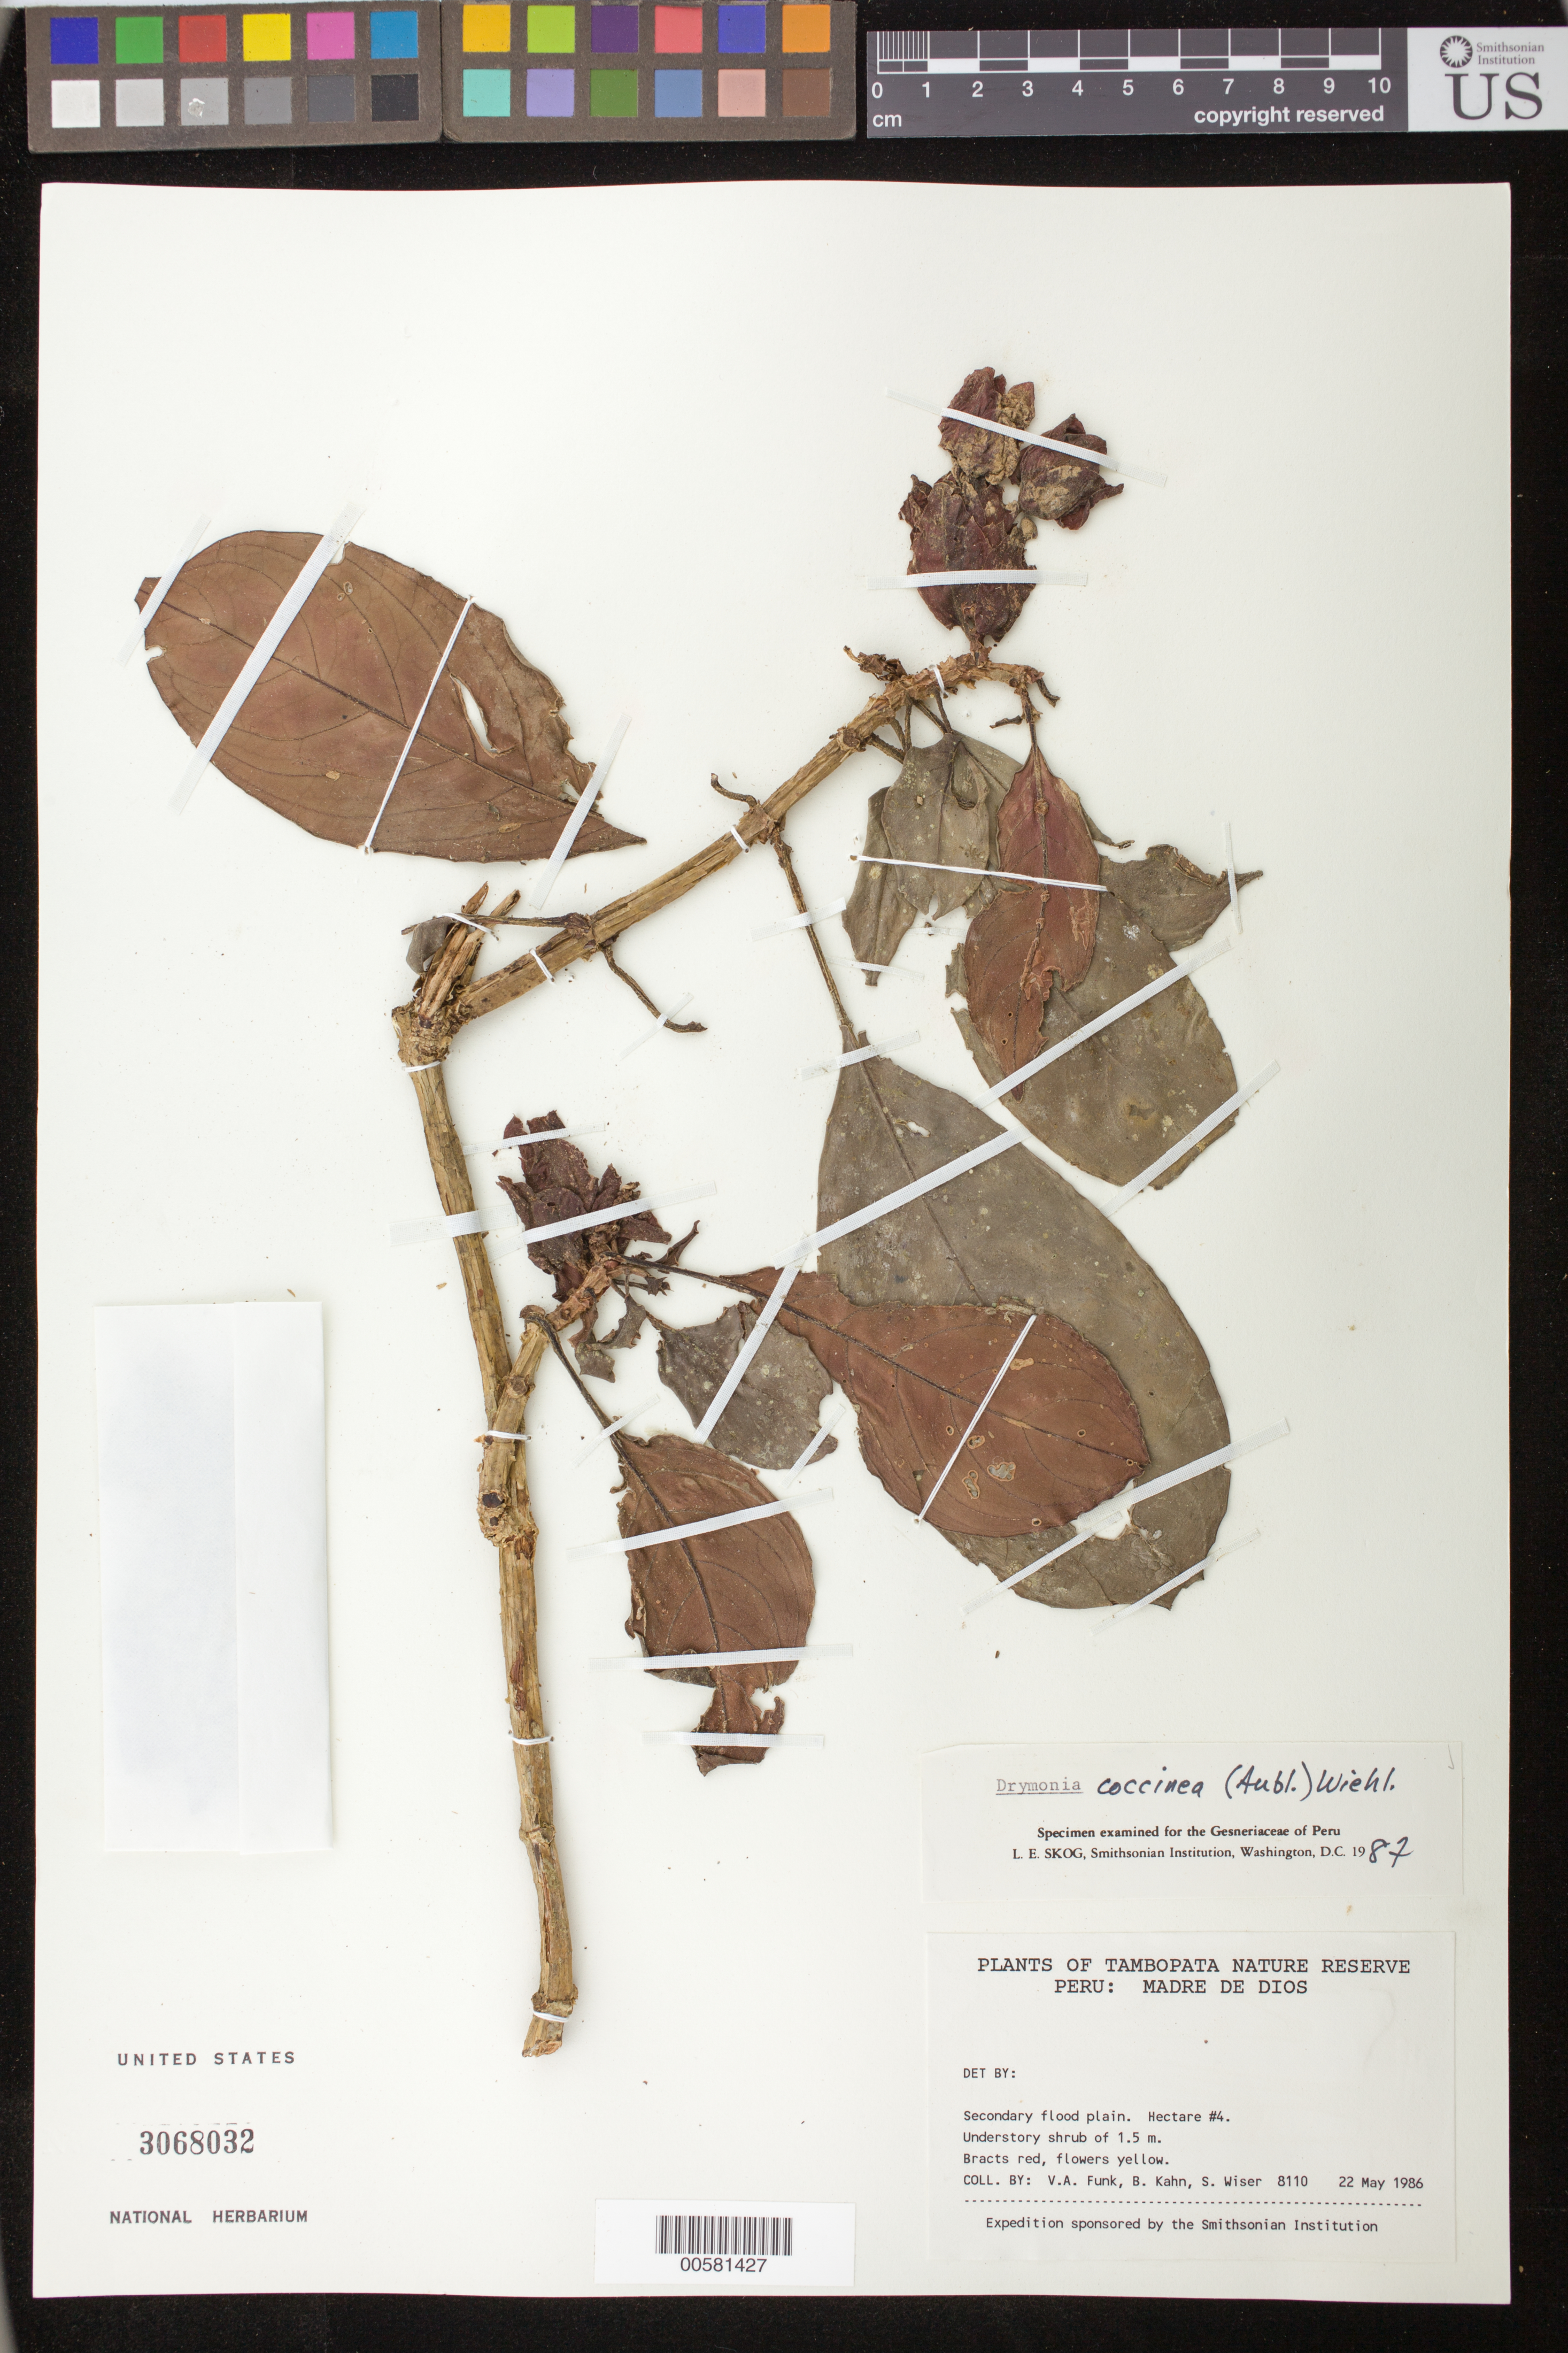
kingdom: Plantae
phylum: Tracheophyta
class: Magnoliopsida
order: Lamiales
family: Gesneriaceae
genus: Drymonia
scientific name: Drymonia coccinea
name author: (Aubl.) Wiehler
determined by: Skog, Laurence E.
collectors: V. Funk, B. Kahn & S. Wiser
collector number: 8110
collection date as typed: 22 May 1986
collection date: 1986-05-22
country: Peru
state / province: Madre de Dios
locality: Tambopata Nature Reserve, Hectare #4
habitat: Secondary flood plain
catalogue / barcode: US 3068032